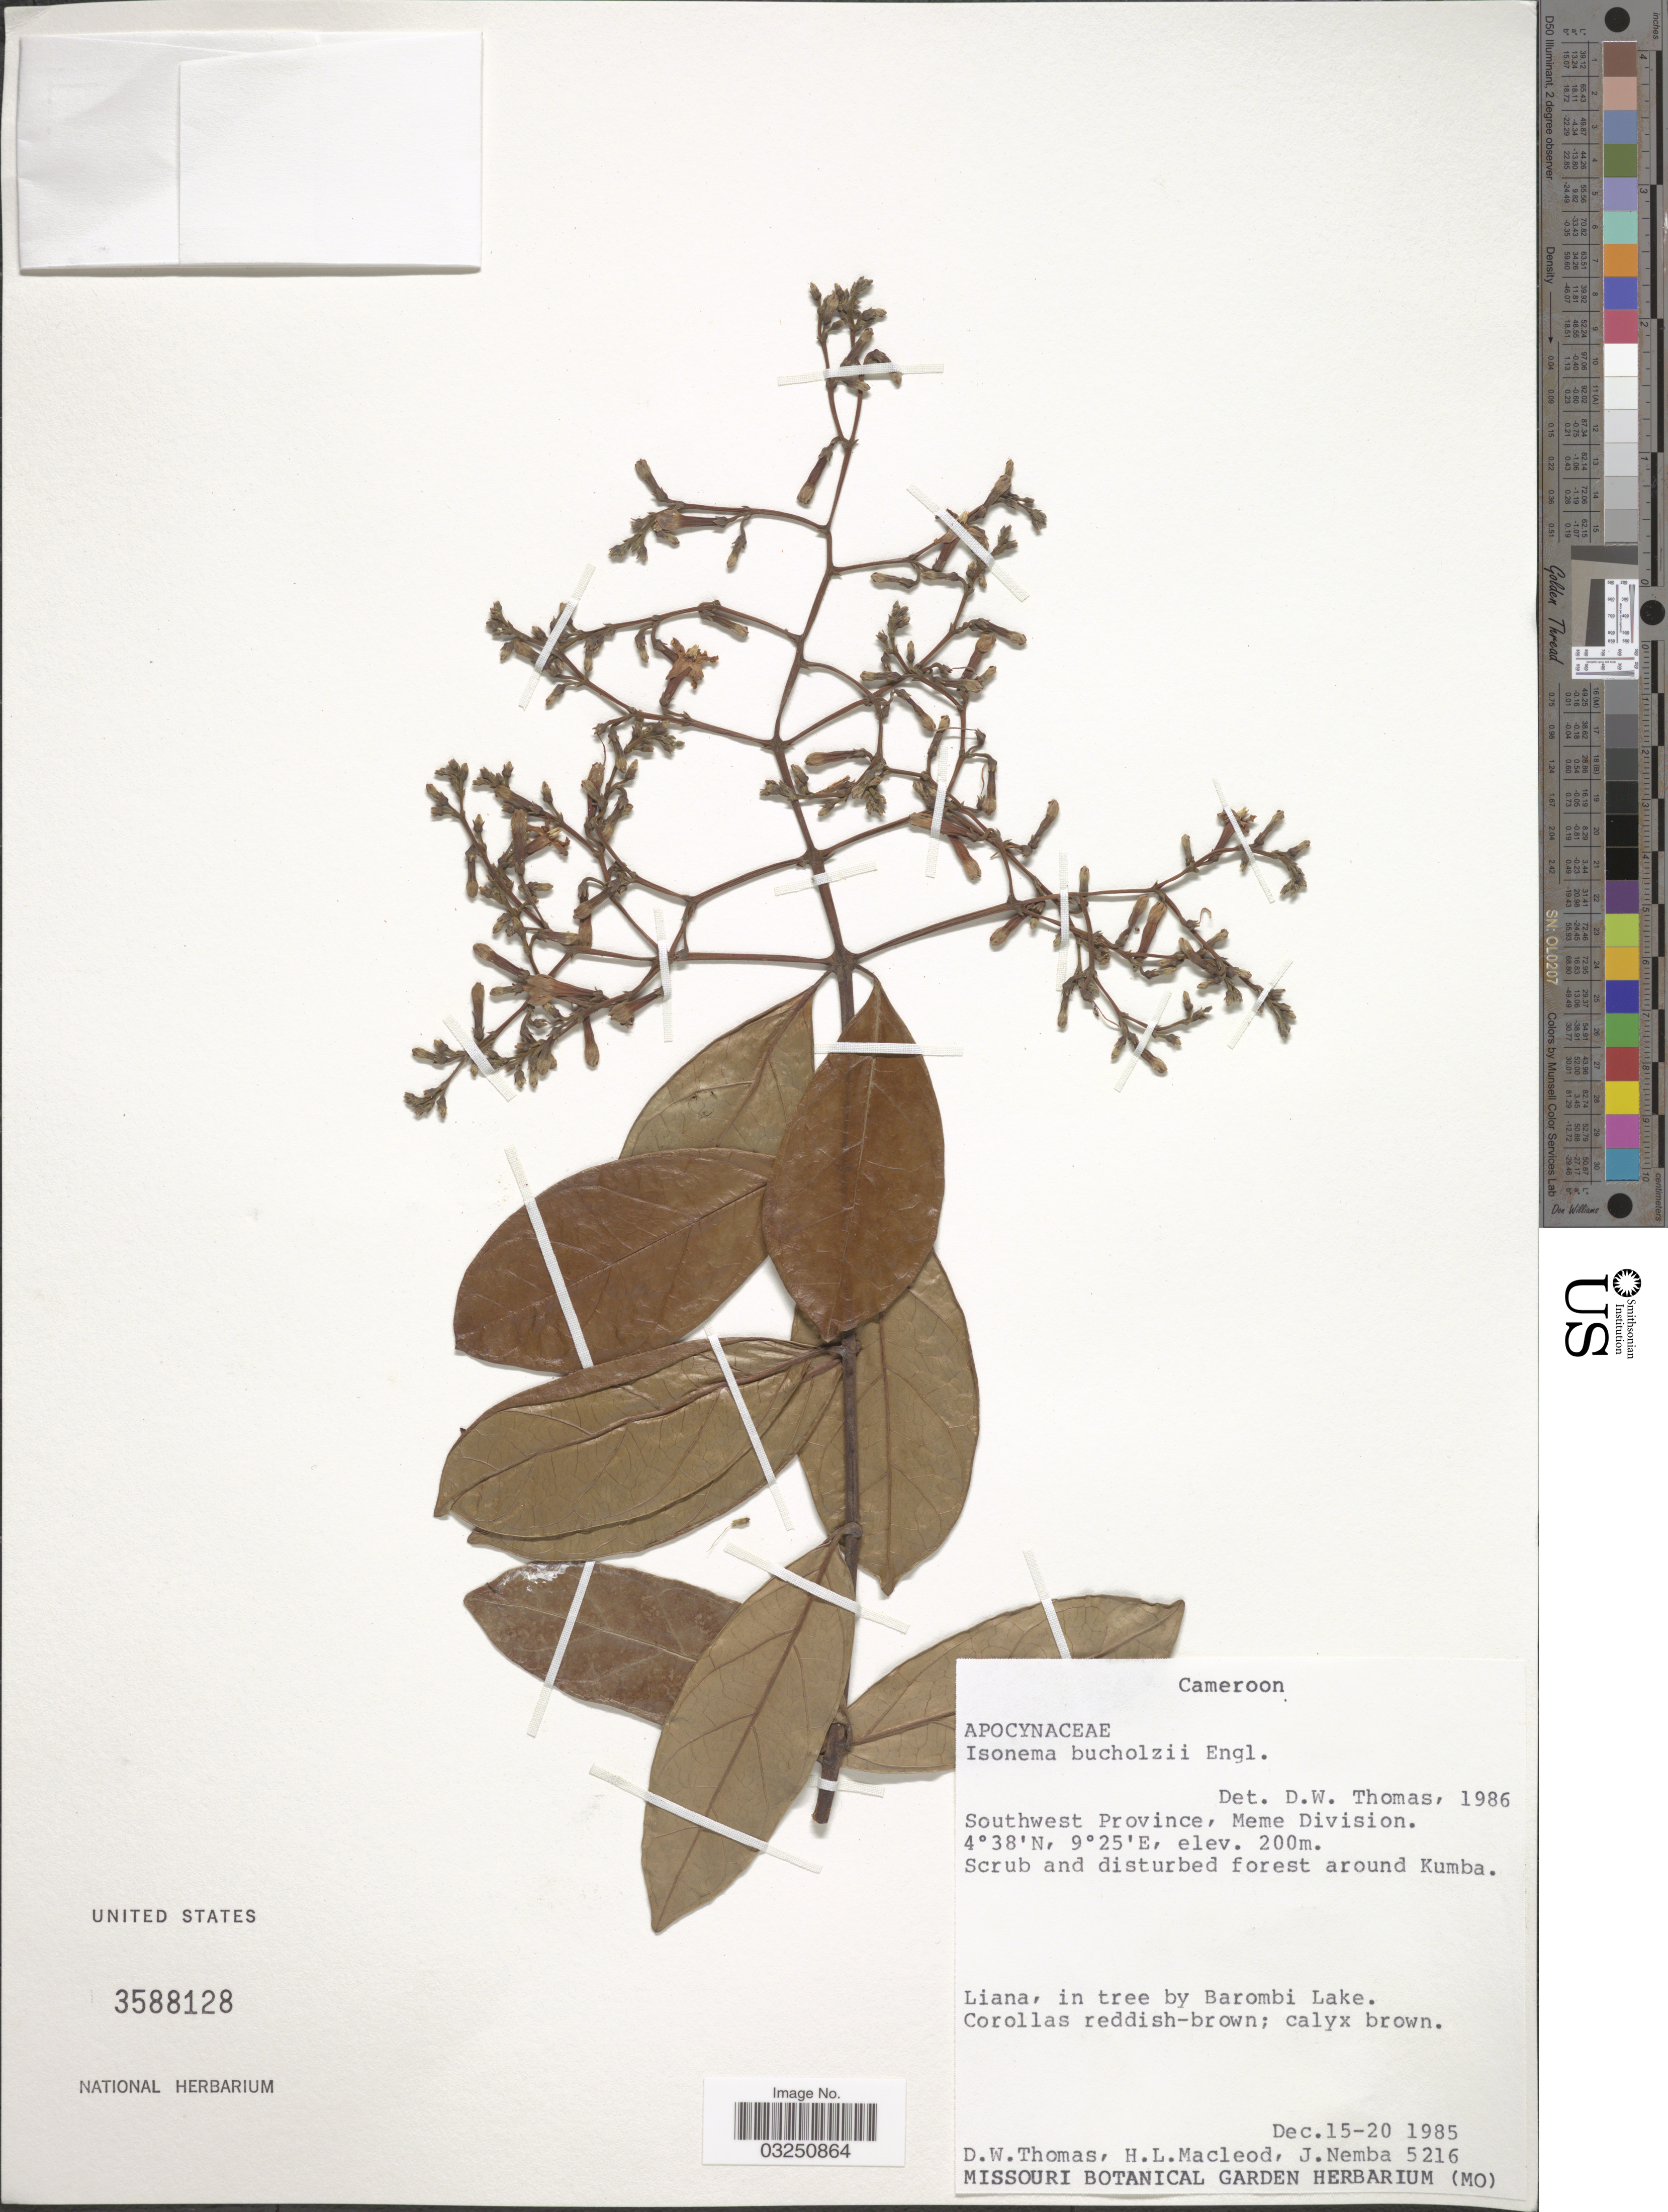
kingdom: Plantae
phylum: Tracheophyta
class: Magnoliopsida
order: Gentianales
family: Apocynaceae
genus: Isonema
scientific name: Isonema buchholzii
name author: Engl.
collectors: D. W. Thomas, H. Macleod & J. Nemba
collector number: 5216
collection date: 1985-12-15/1985-12-20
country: Cameroon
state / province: Sud-Ouest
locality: Southwest Province, Meme Division. Around Kumba.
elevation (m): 200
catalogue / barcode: US 3588128